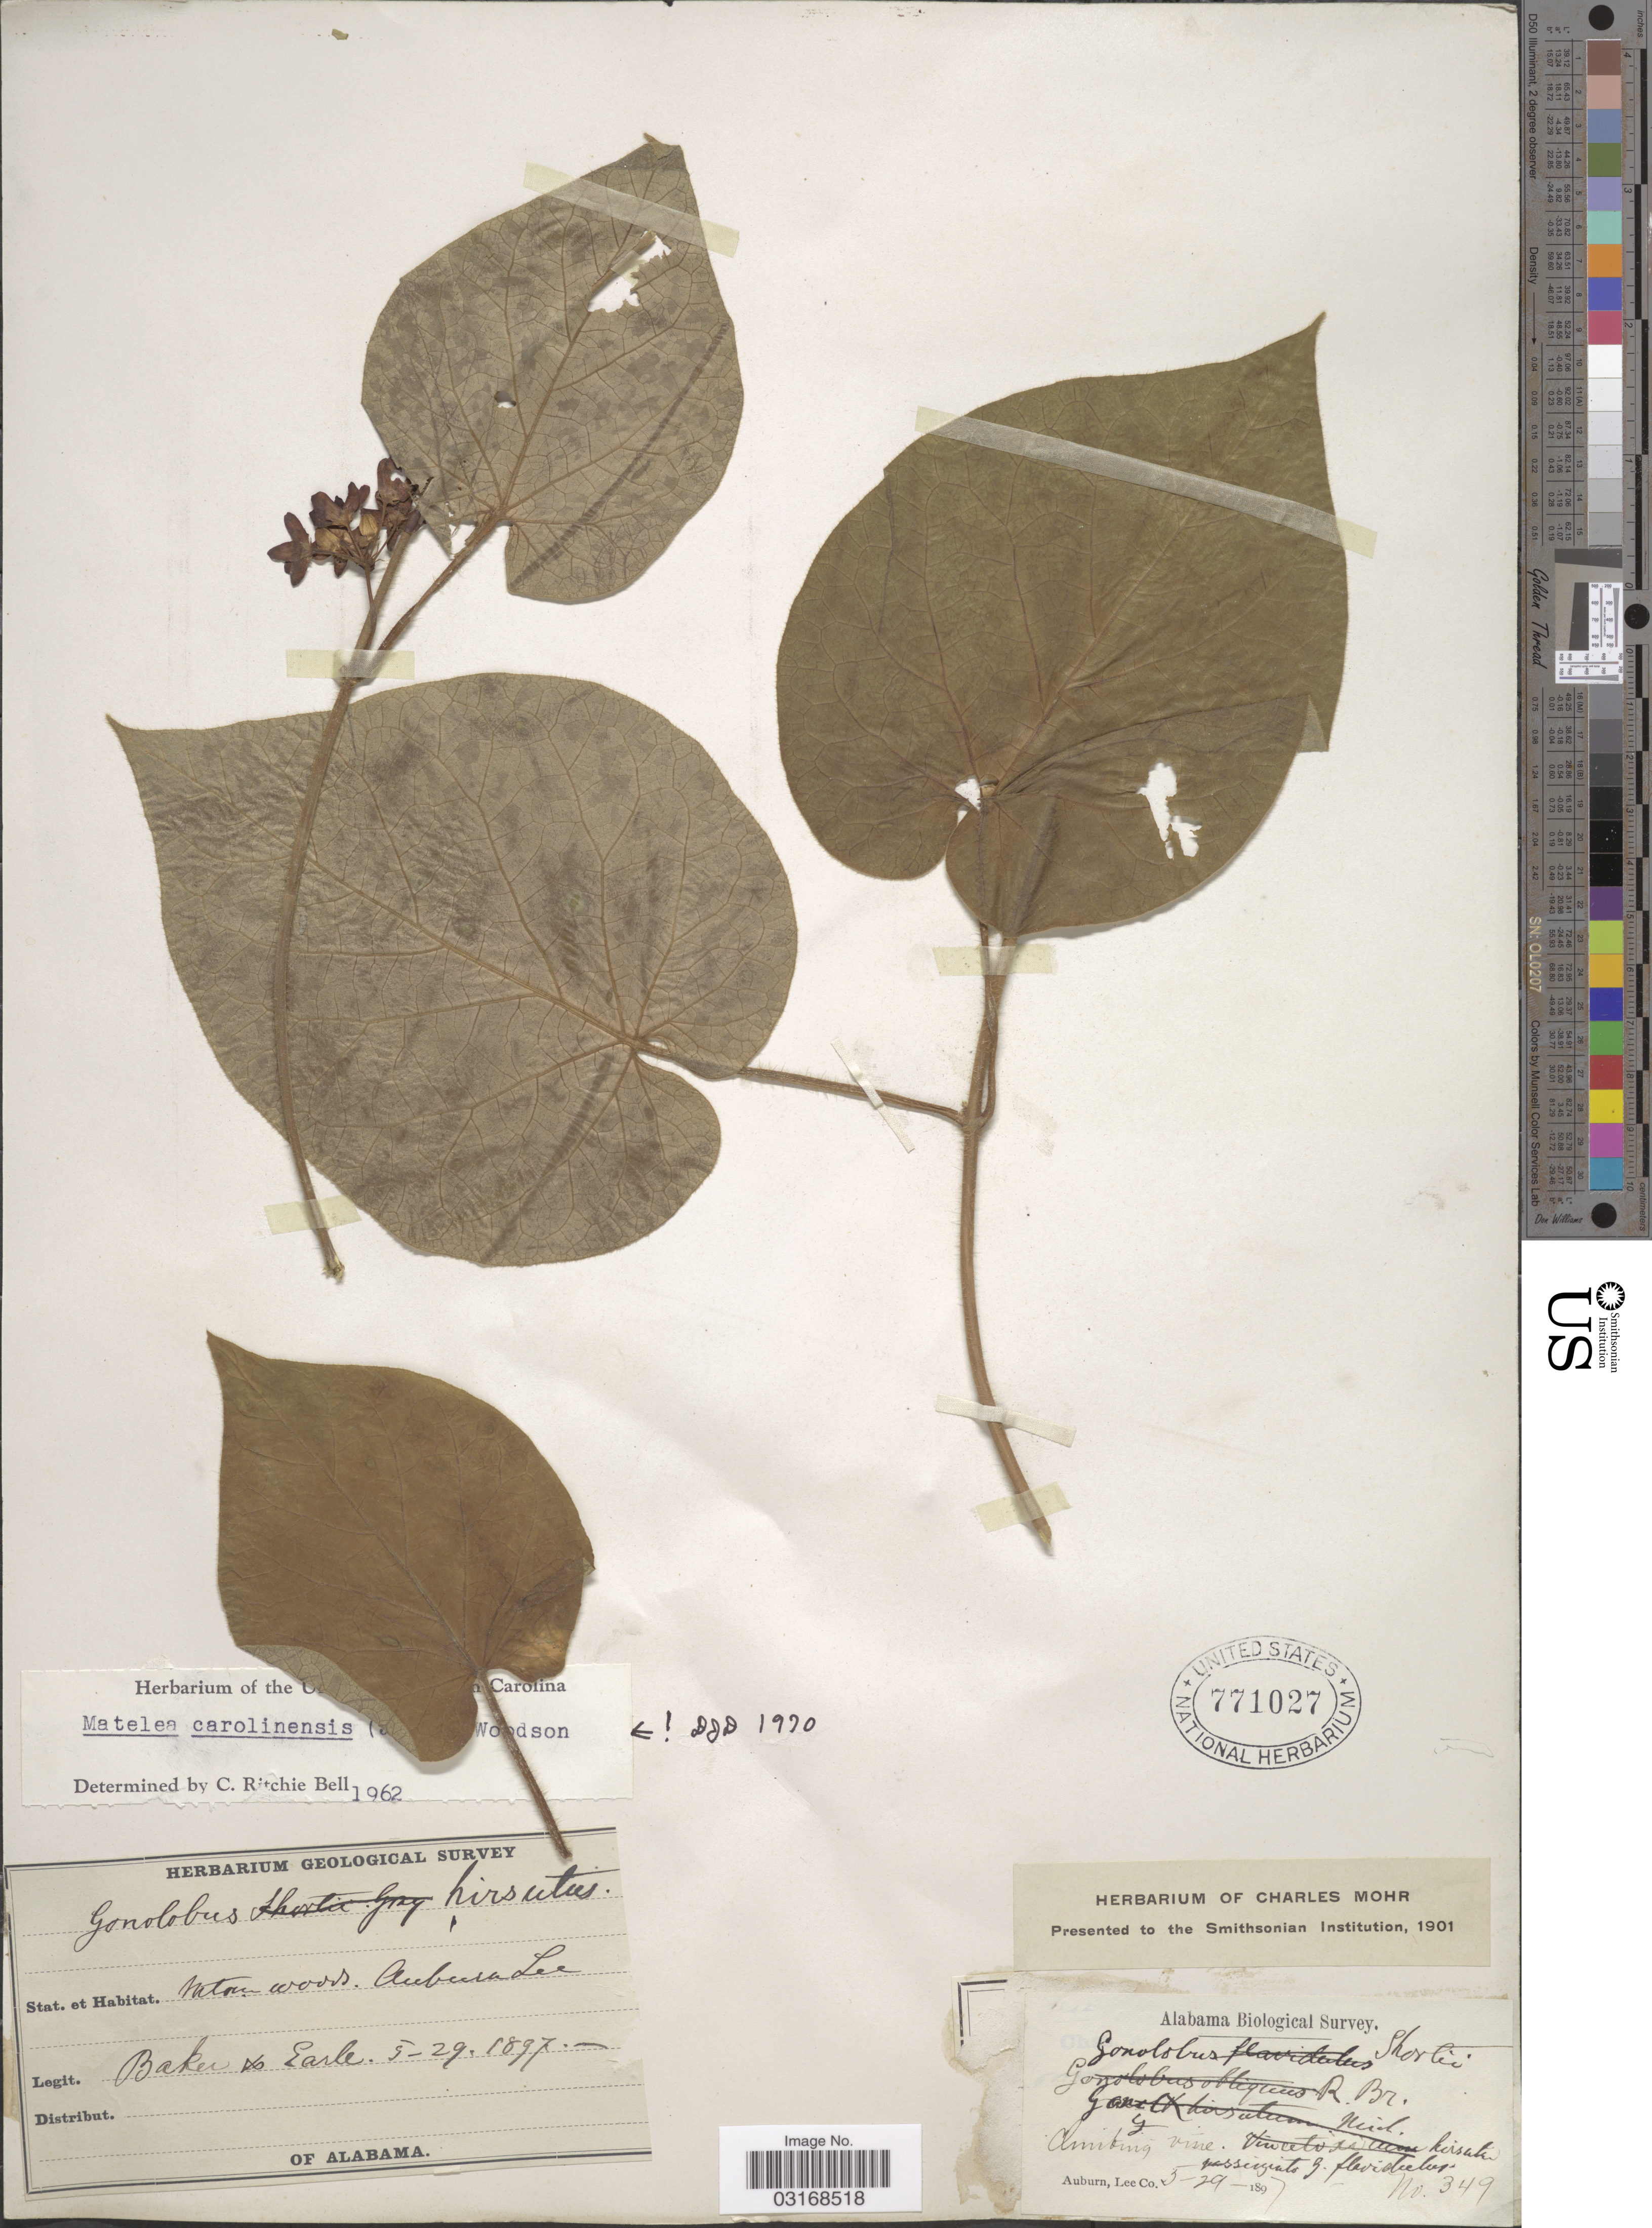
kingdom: Plantae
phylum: Tracheophyta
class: Magnoliopsida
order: Gentianales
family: Apocynaceae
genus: Matelea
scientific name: Matelea carolinensis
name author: (Jacq.) Woodson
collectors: -- Baker & -. Earle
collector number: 349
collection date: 1897-05-29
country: United States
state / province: Alabama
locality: Auburn, Lee Co.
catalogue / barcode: US 771027